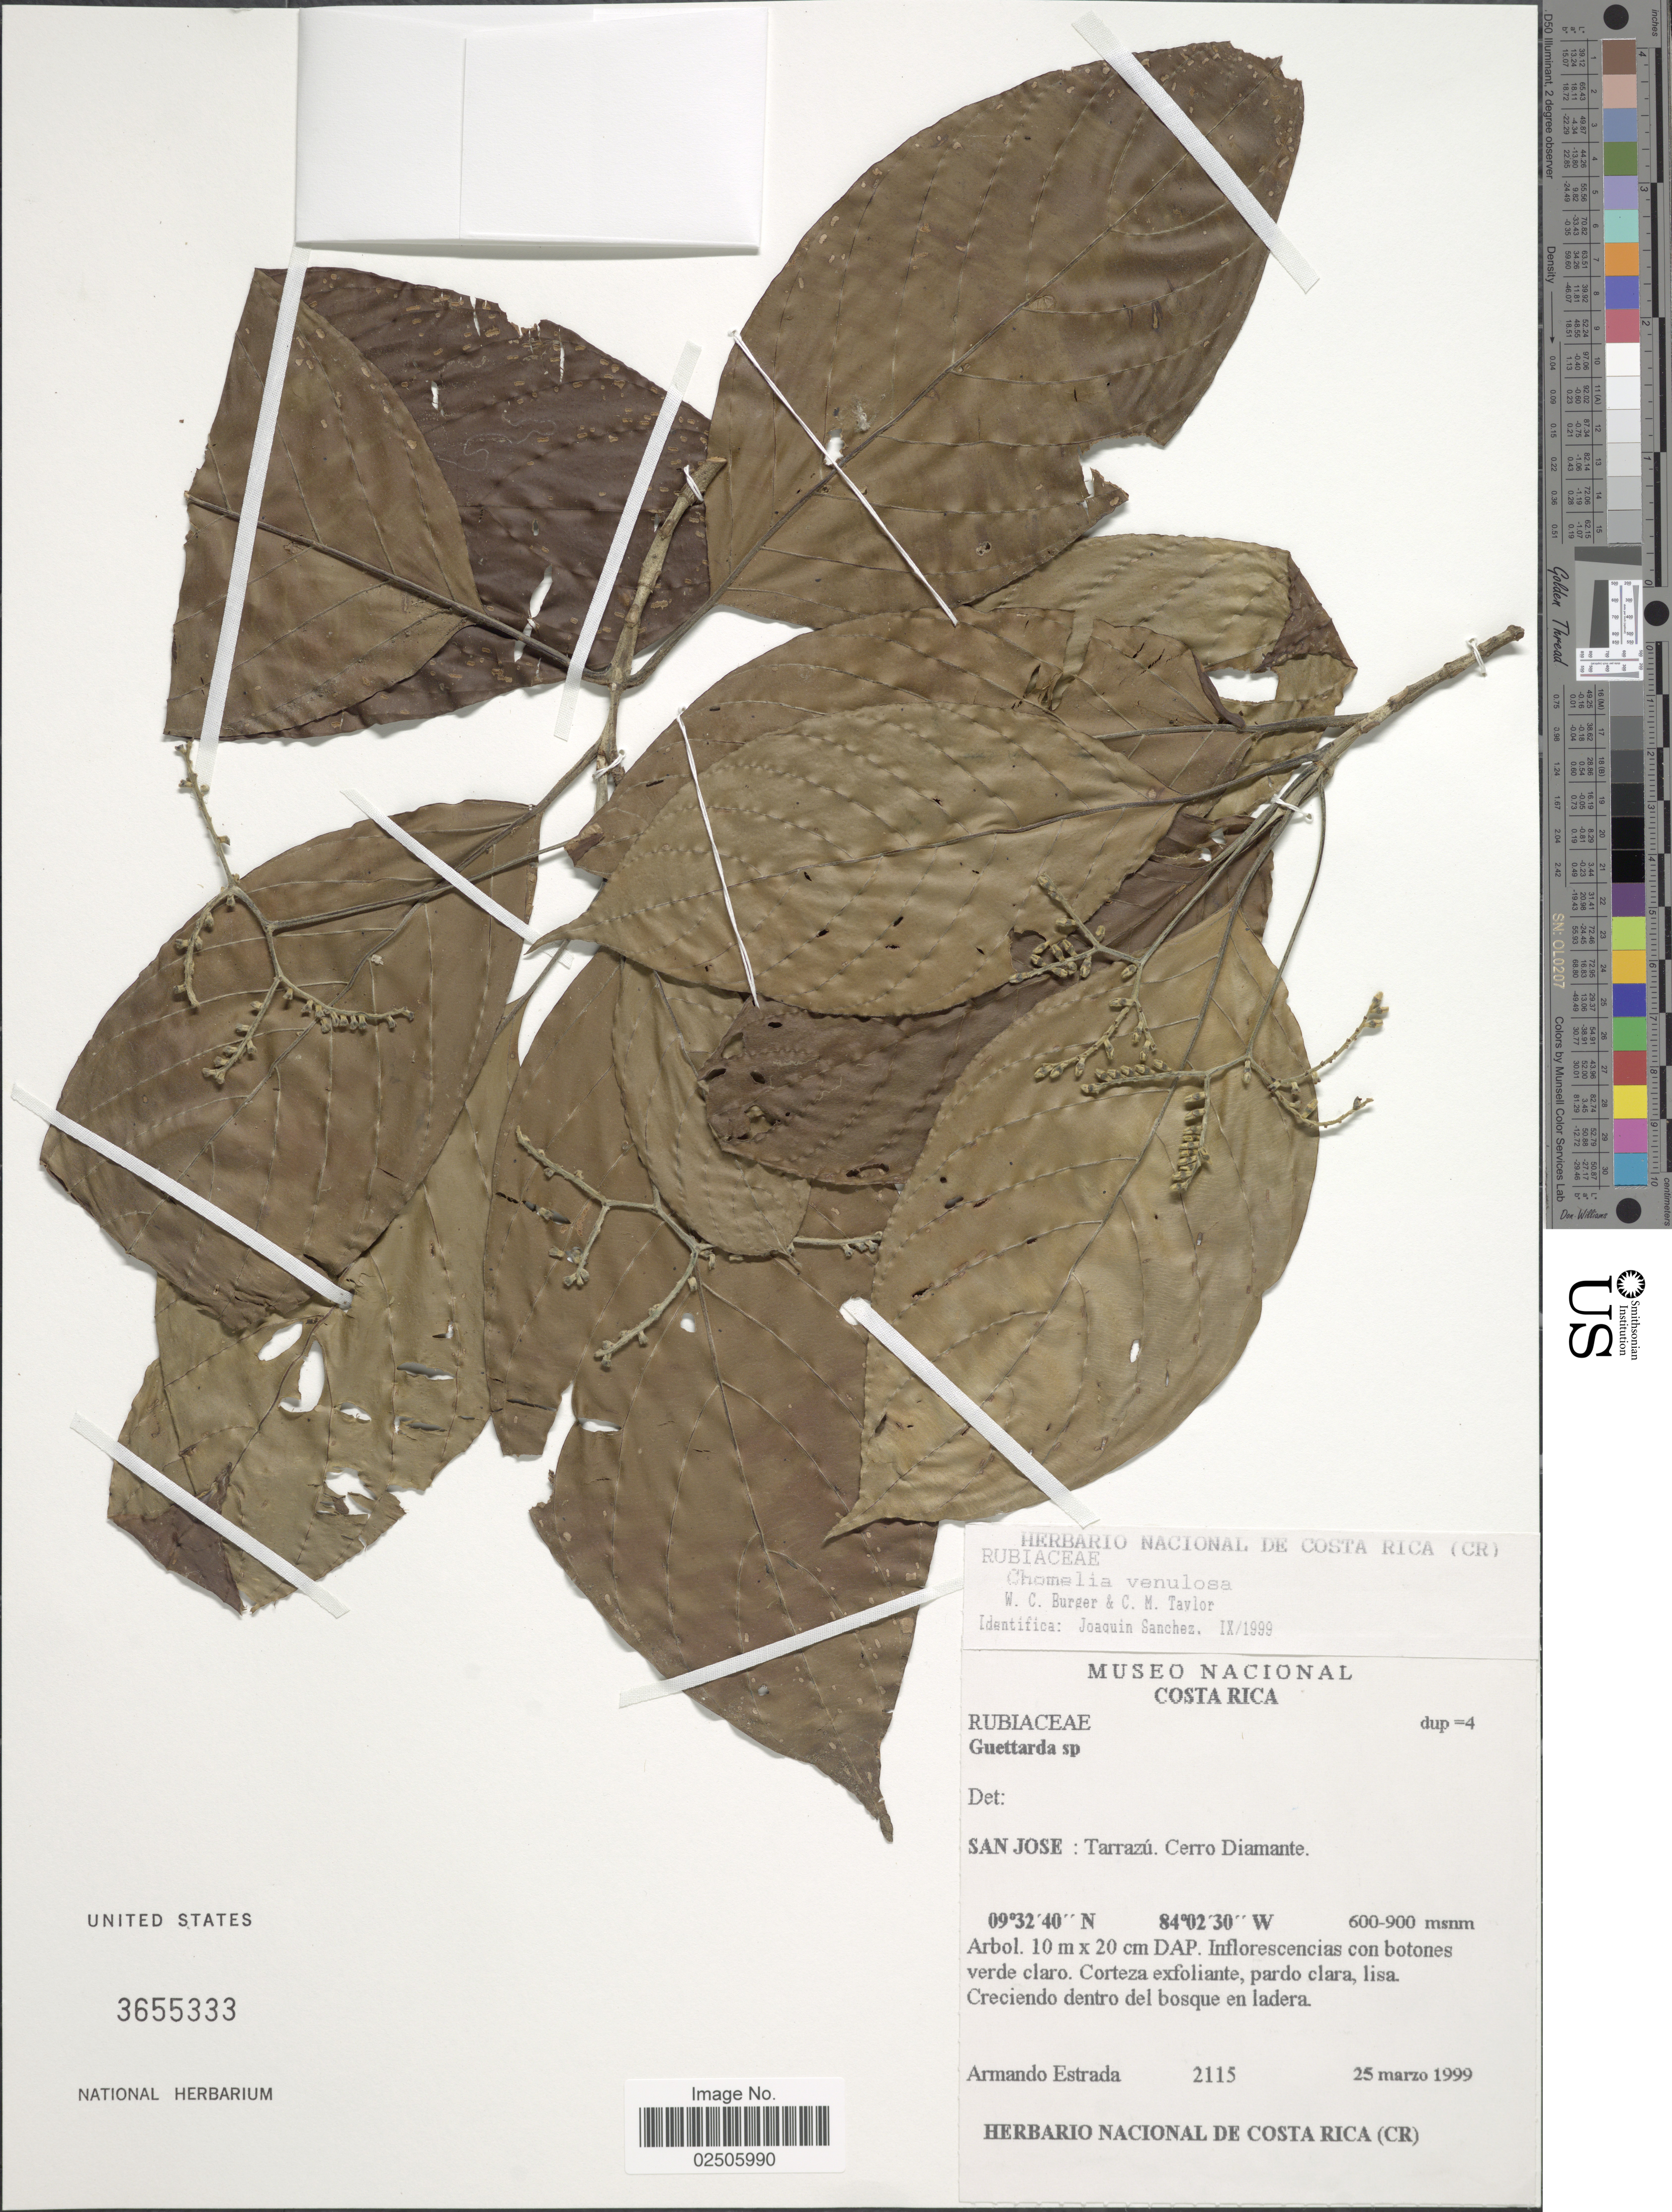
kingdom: Plantae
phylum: Tracheophyta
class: Magnoliopsida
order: Gentianales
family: Rubiaceae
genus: Chomelia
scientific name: Chomelia venulosa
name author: W.C. Burger & C.M. Taylor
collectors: A. Estrada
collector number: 2115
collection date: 1999-03-25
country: Costa Rica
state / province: San José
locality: Tarrazu. Cerro Diamante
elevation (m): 600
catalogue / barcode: US 3655333